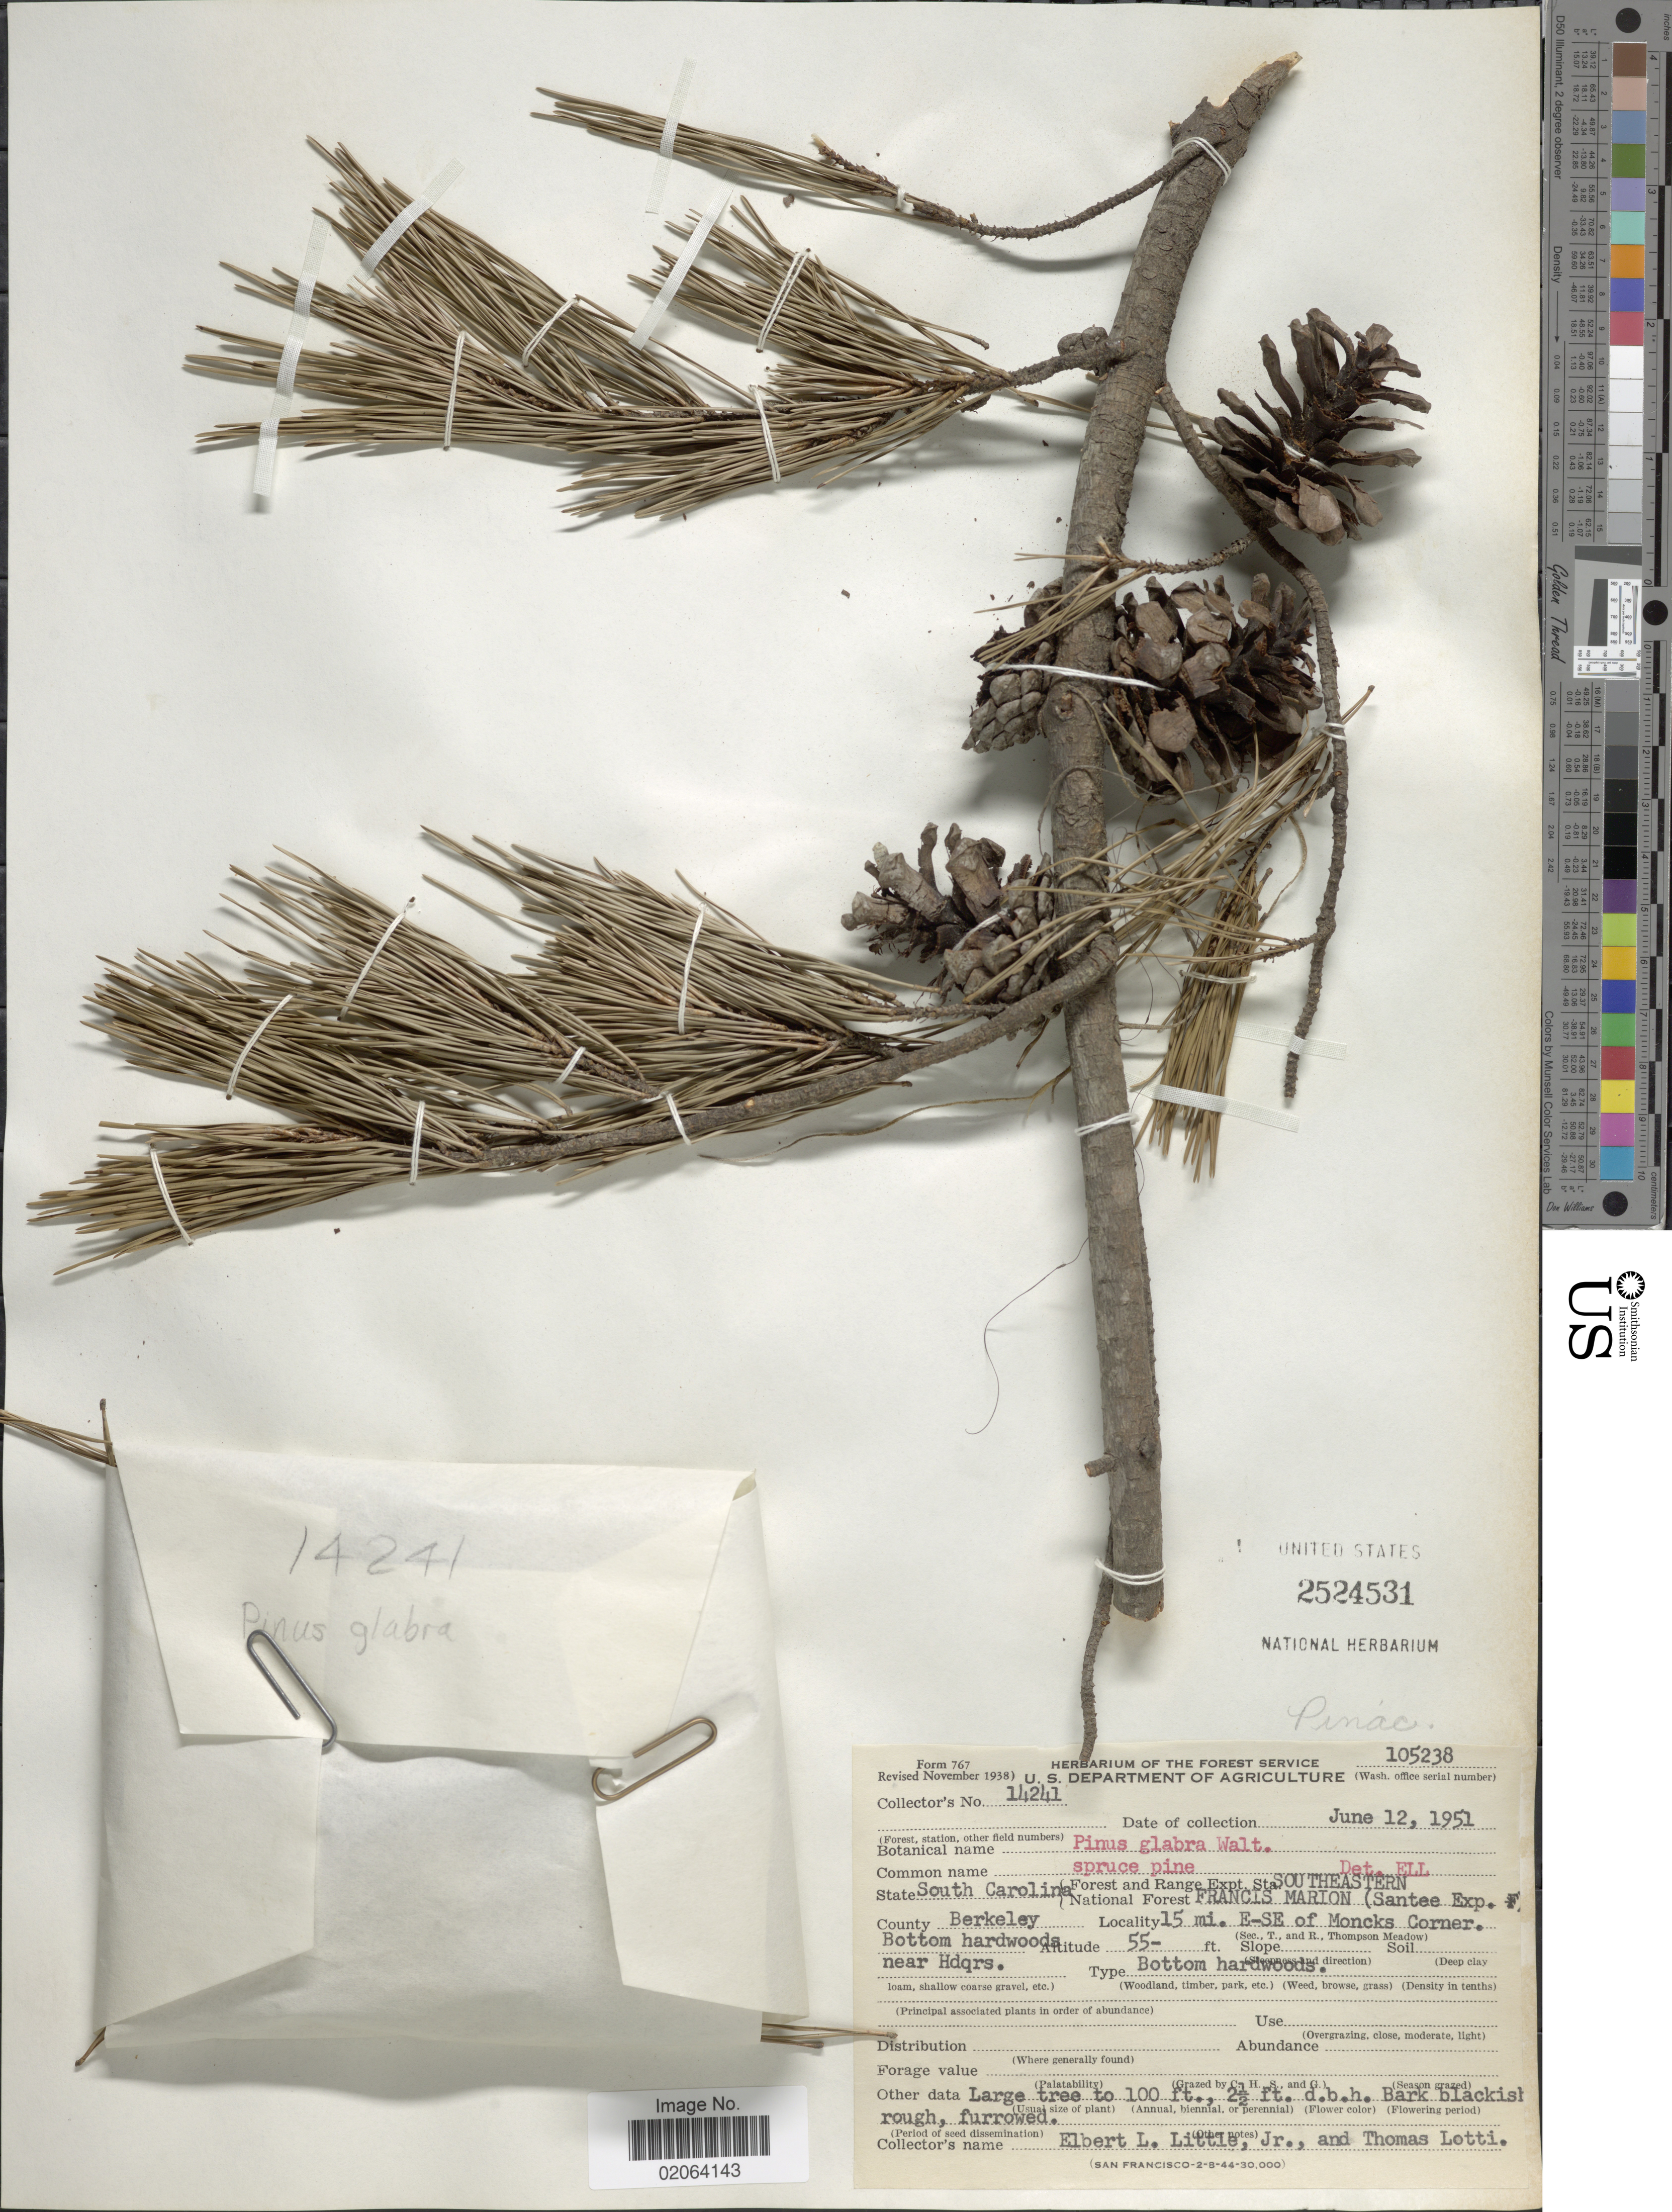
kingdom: Plantae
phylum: Tracheophyta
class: Pinopsida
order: Pinales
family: Pinaceae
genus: Pinus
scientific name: Pinus glabra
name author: Walter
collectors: E. L. Little & T. Lotti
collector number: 14241/105238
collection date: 1951-06-12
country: United States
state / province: South Carolina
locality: Forest and Range Expt. Sta. Southeastern. National Forest Francis Marion (Santee Exp.). County Berkeley. 15 mi. E-SE of Moncks Corner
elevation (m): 17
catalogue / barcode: US 2524531